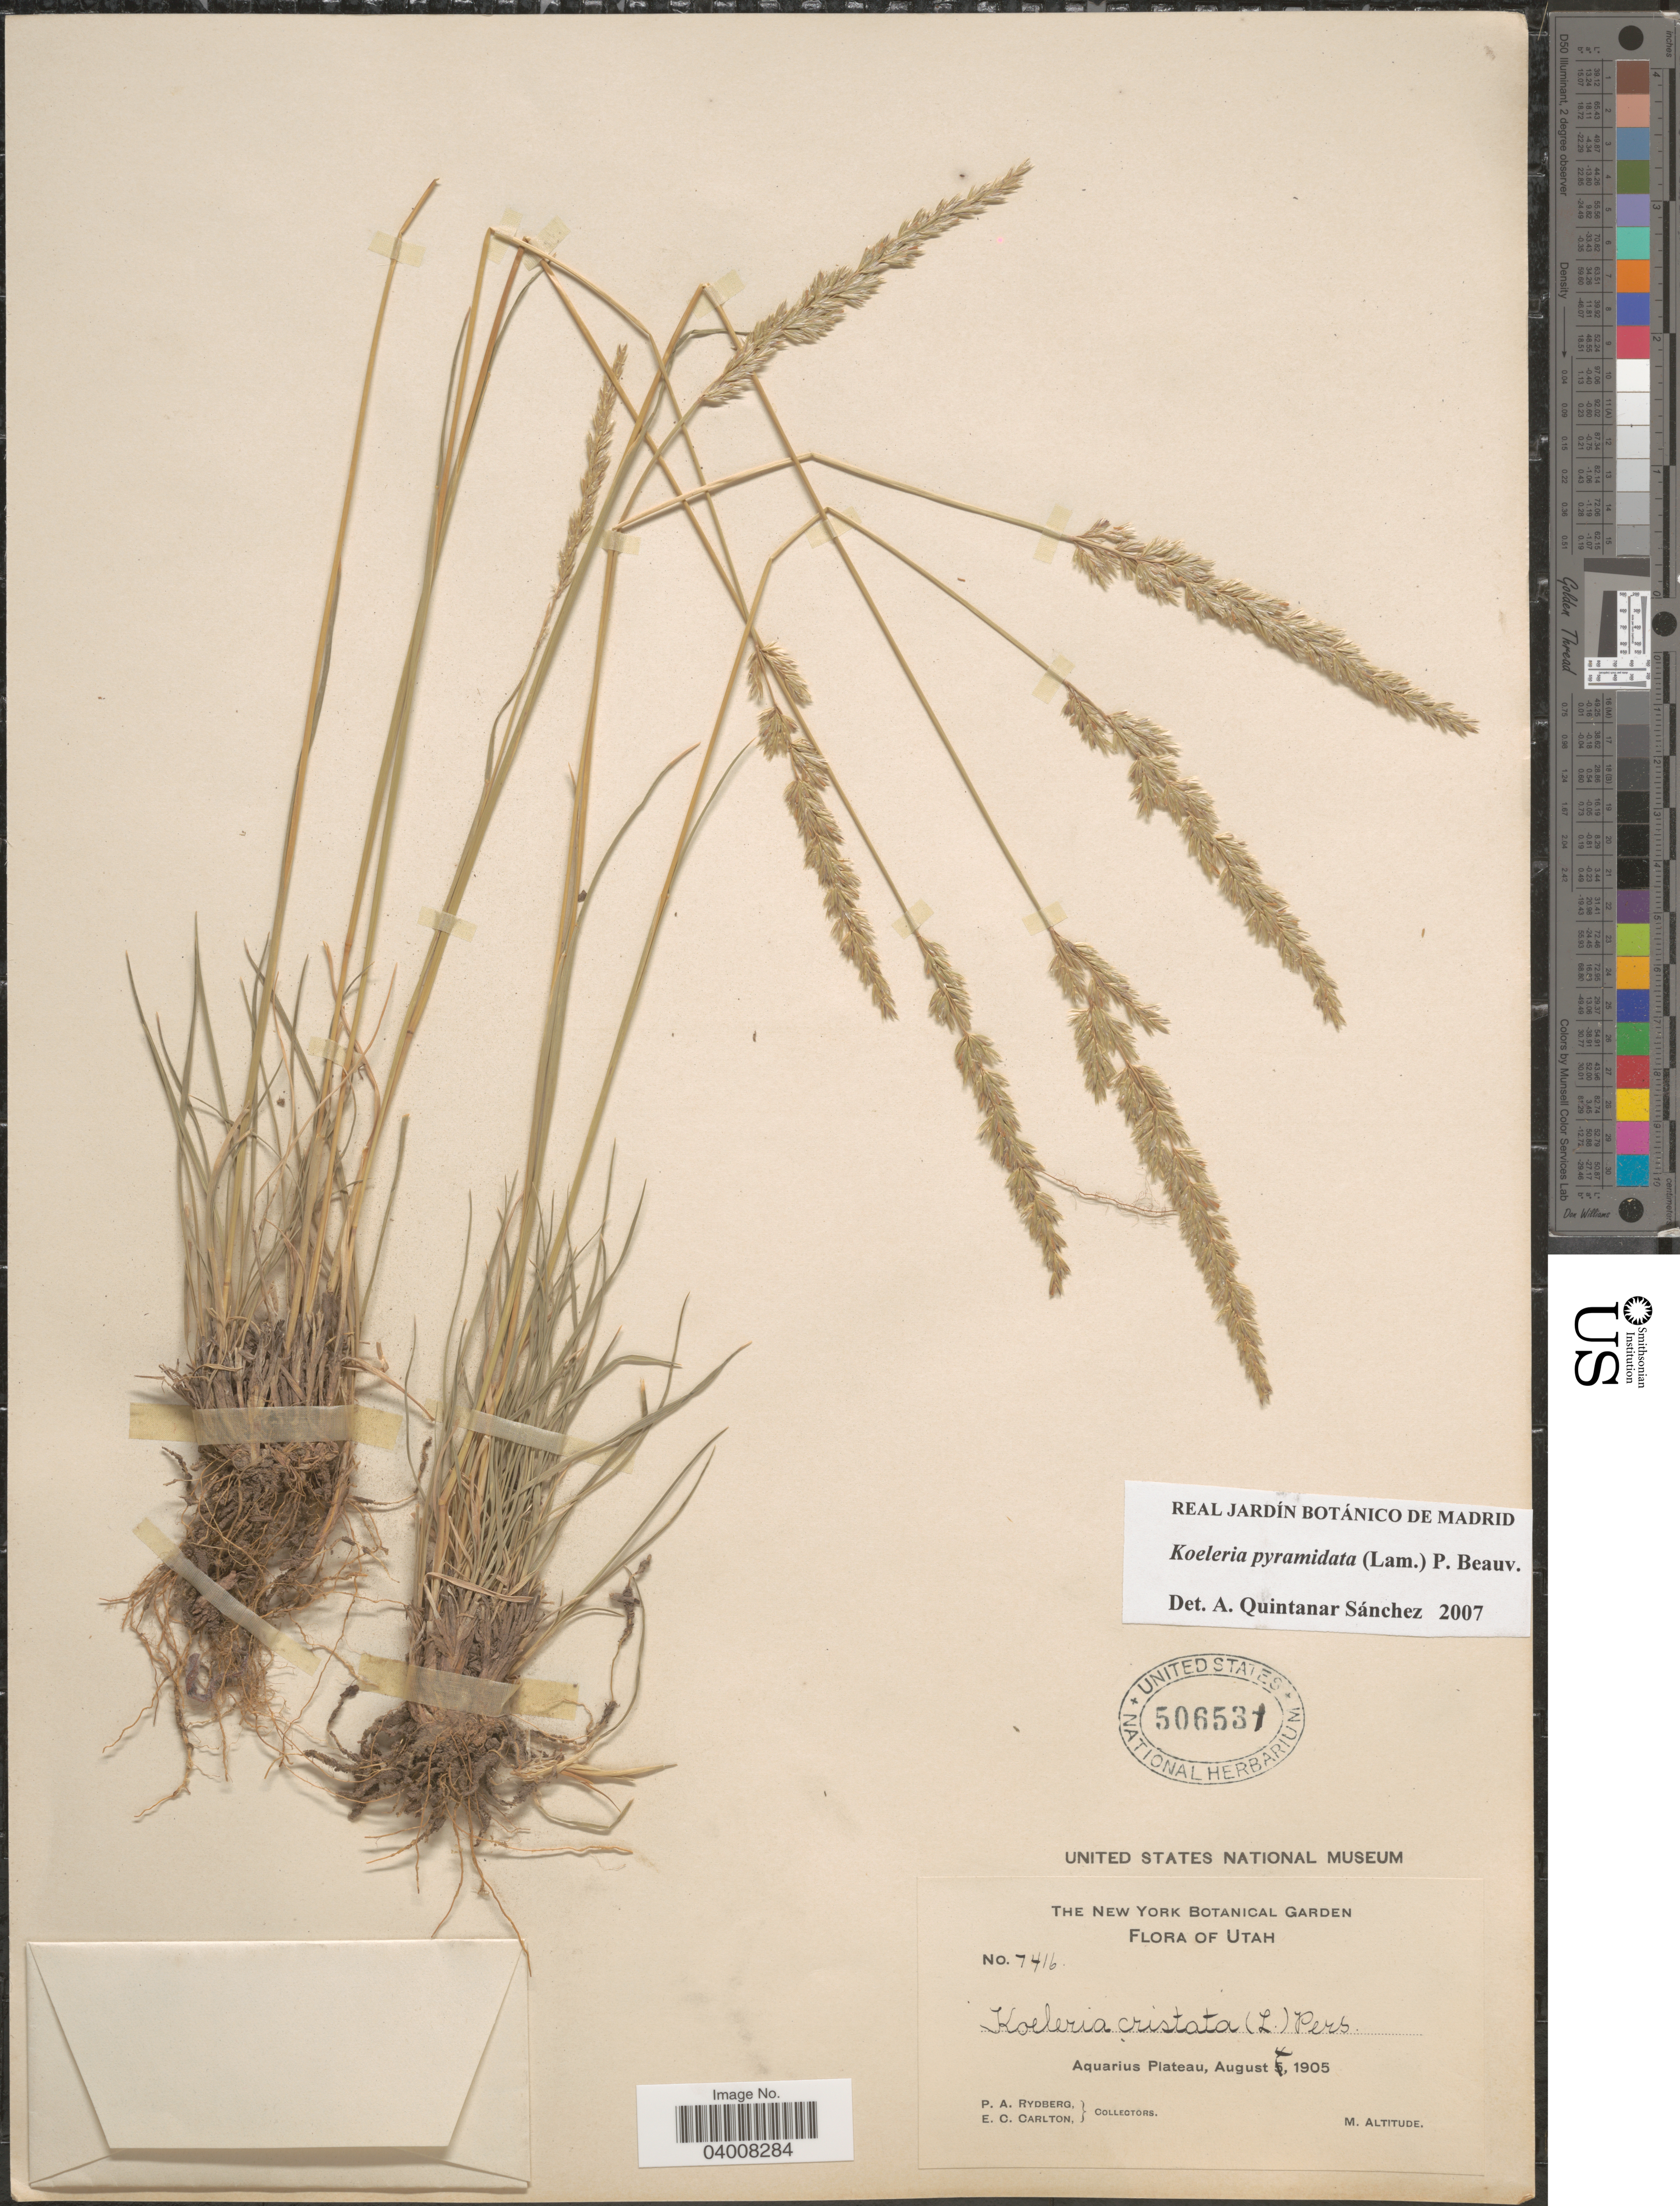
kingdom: Plantae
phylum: Tracheophyta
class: Liliopsida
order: Poales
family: Poaceae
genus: Koeleria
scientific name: Koeleria pyramidata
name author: (Lam.) P. Beauv.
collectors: P. A. Rydberg & E. Carlton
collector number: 7416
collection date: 1905-08-04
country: United States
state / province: Utah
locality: Aquarius Plateau.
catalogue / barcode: US 506531